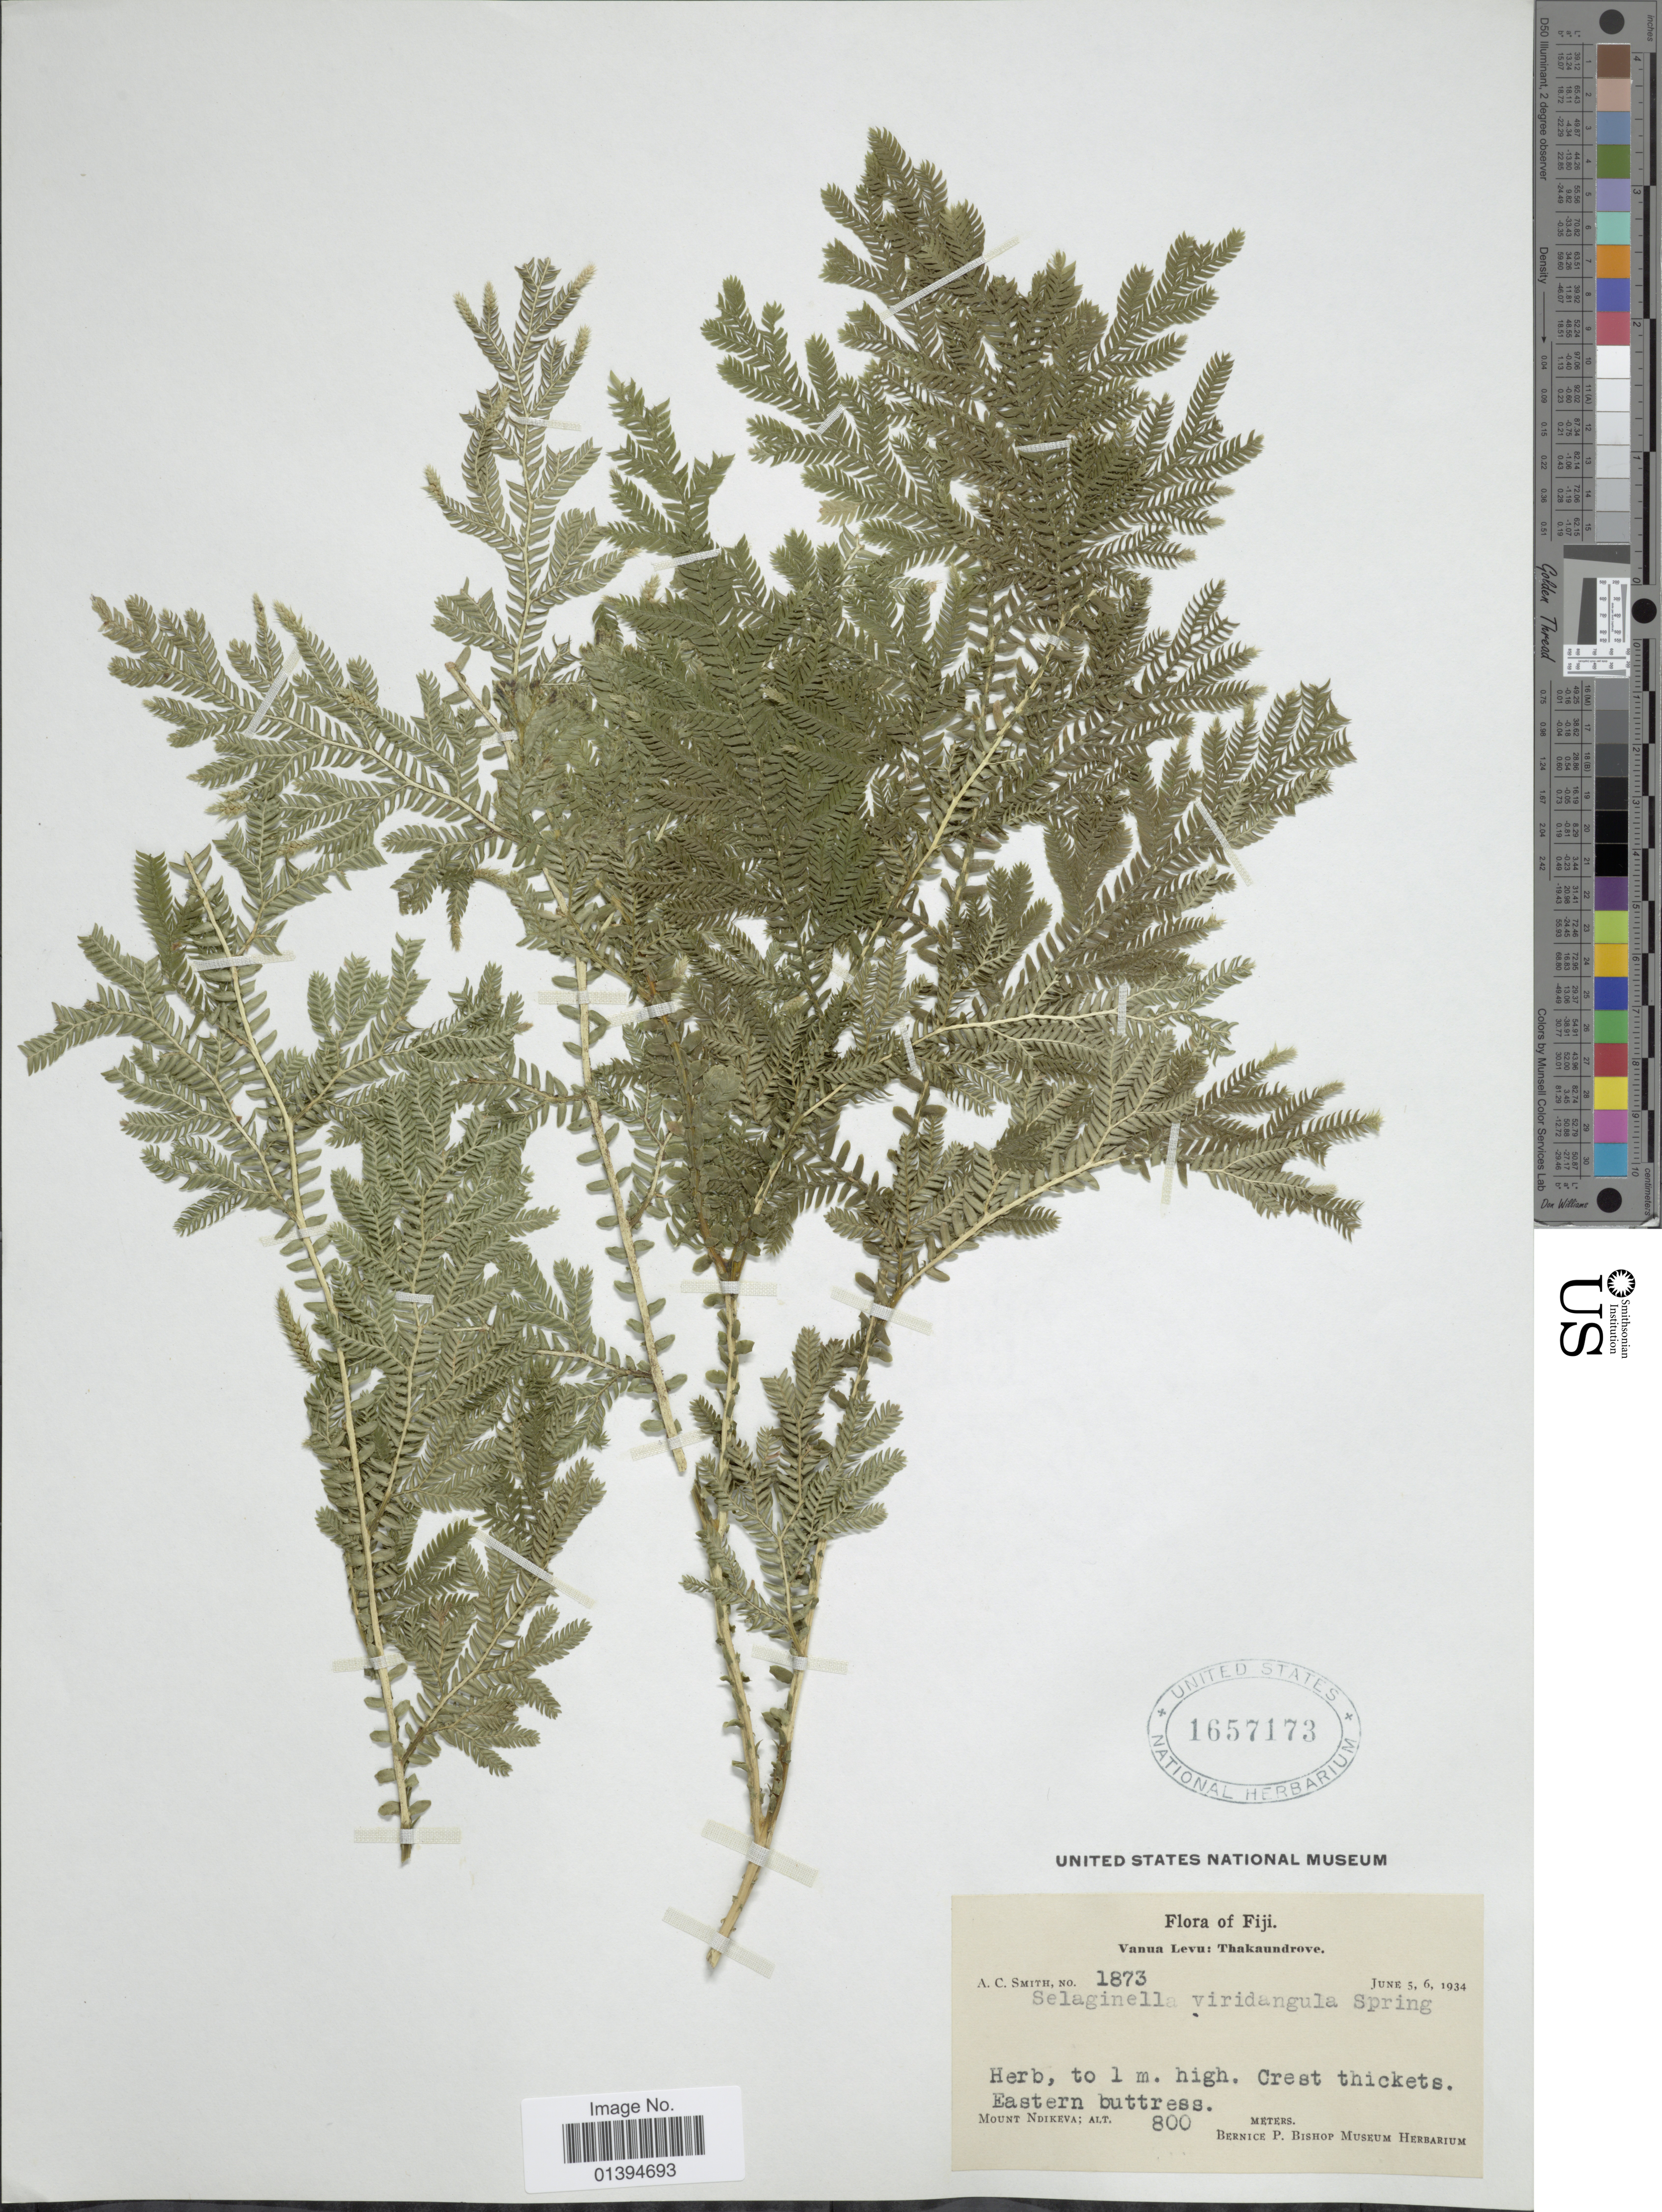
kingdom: Plantae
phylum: Tracheophyta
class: Lycopodiopsida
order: Selaginellales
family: Selaginellaceae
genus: Selaginella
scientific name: Selaginella viridangula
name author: Spring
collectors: A. C. Smith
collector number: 1873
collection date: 1934-06-05/1934-06-06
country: Fiji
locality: Vanua Levu: Thakaundrove, Mount Ndikeva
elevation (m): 800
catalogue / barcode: US 1657173